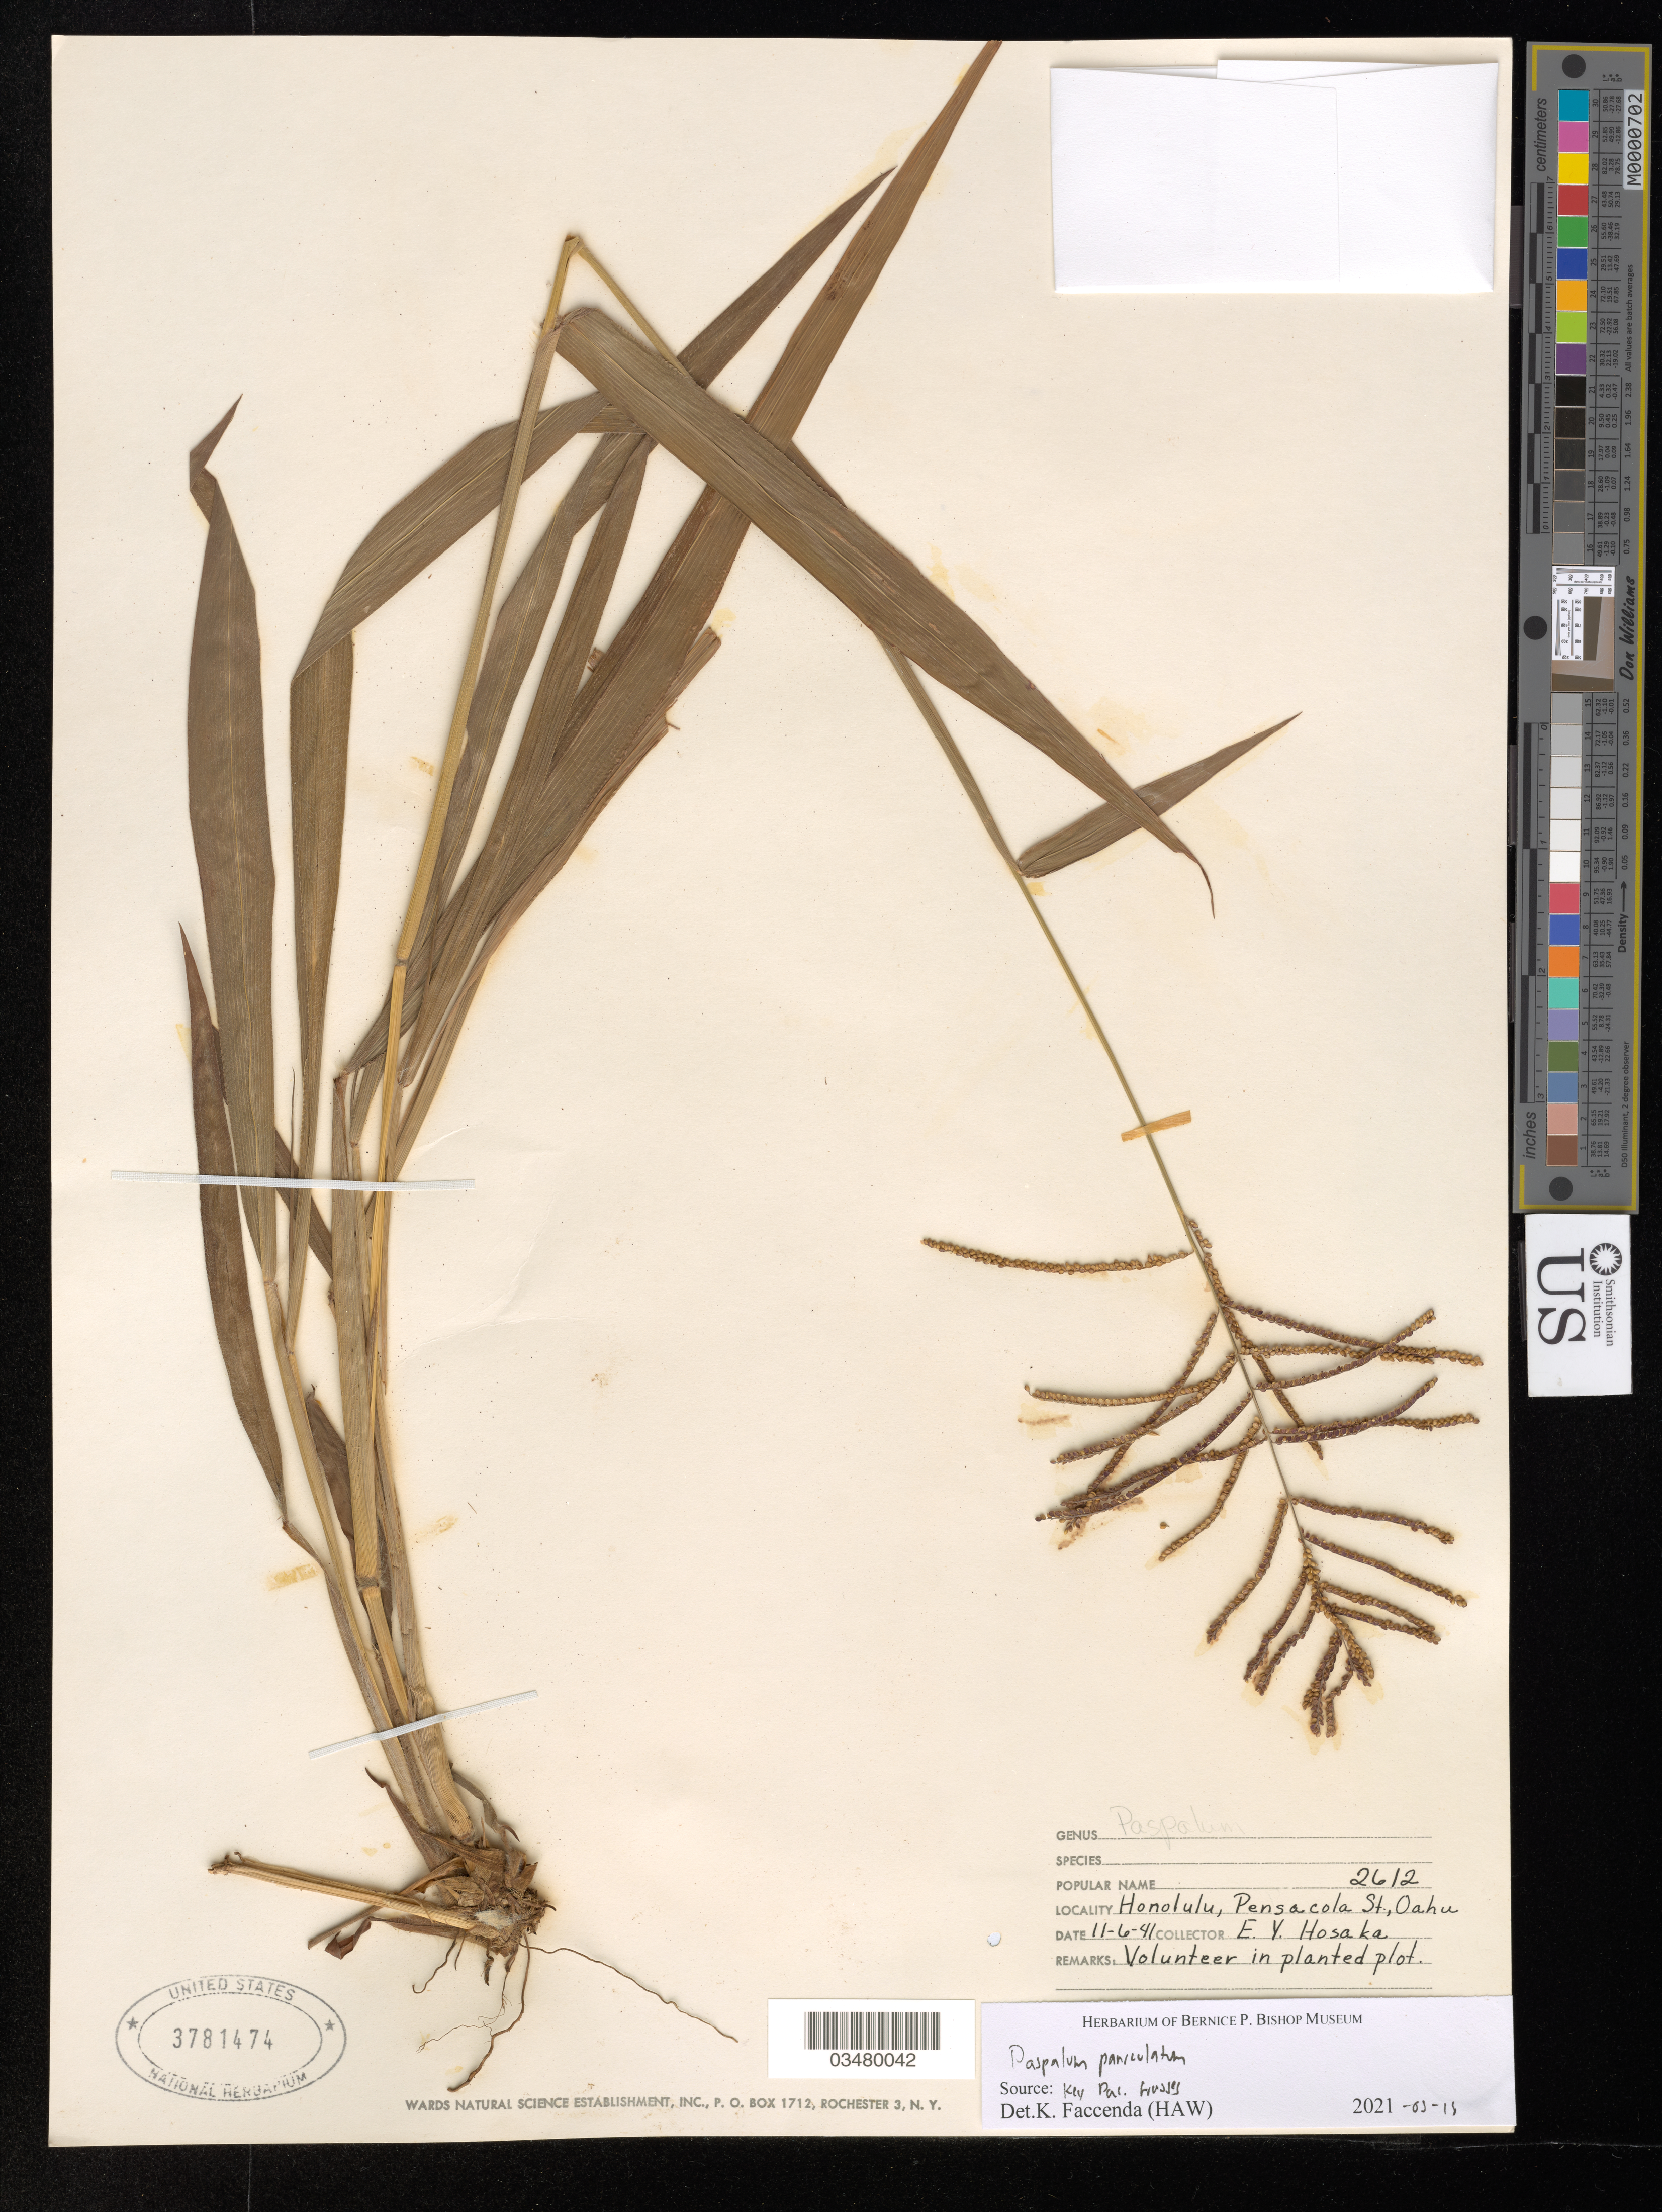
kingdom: Plantae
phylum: Tracheophyta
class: Liliopsida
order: Poales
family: Poaceae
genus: Paspalum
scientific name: Paspalum paniculatum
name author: L.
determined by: Faccenda, K.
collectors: E. Y. Hosaka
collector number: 2612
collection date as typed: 11-6-41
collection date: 1941-11-06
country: United States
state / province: Hawaii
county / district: Honolulu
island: Oahu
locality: Honolulu, Pensacola Station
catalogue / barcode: US 3781474